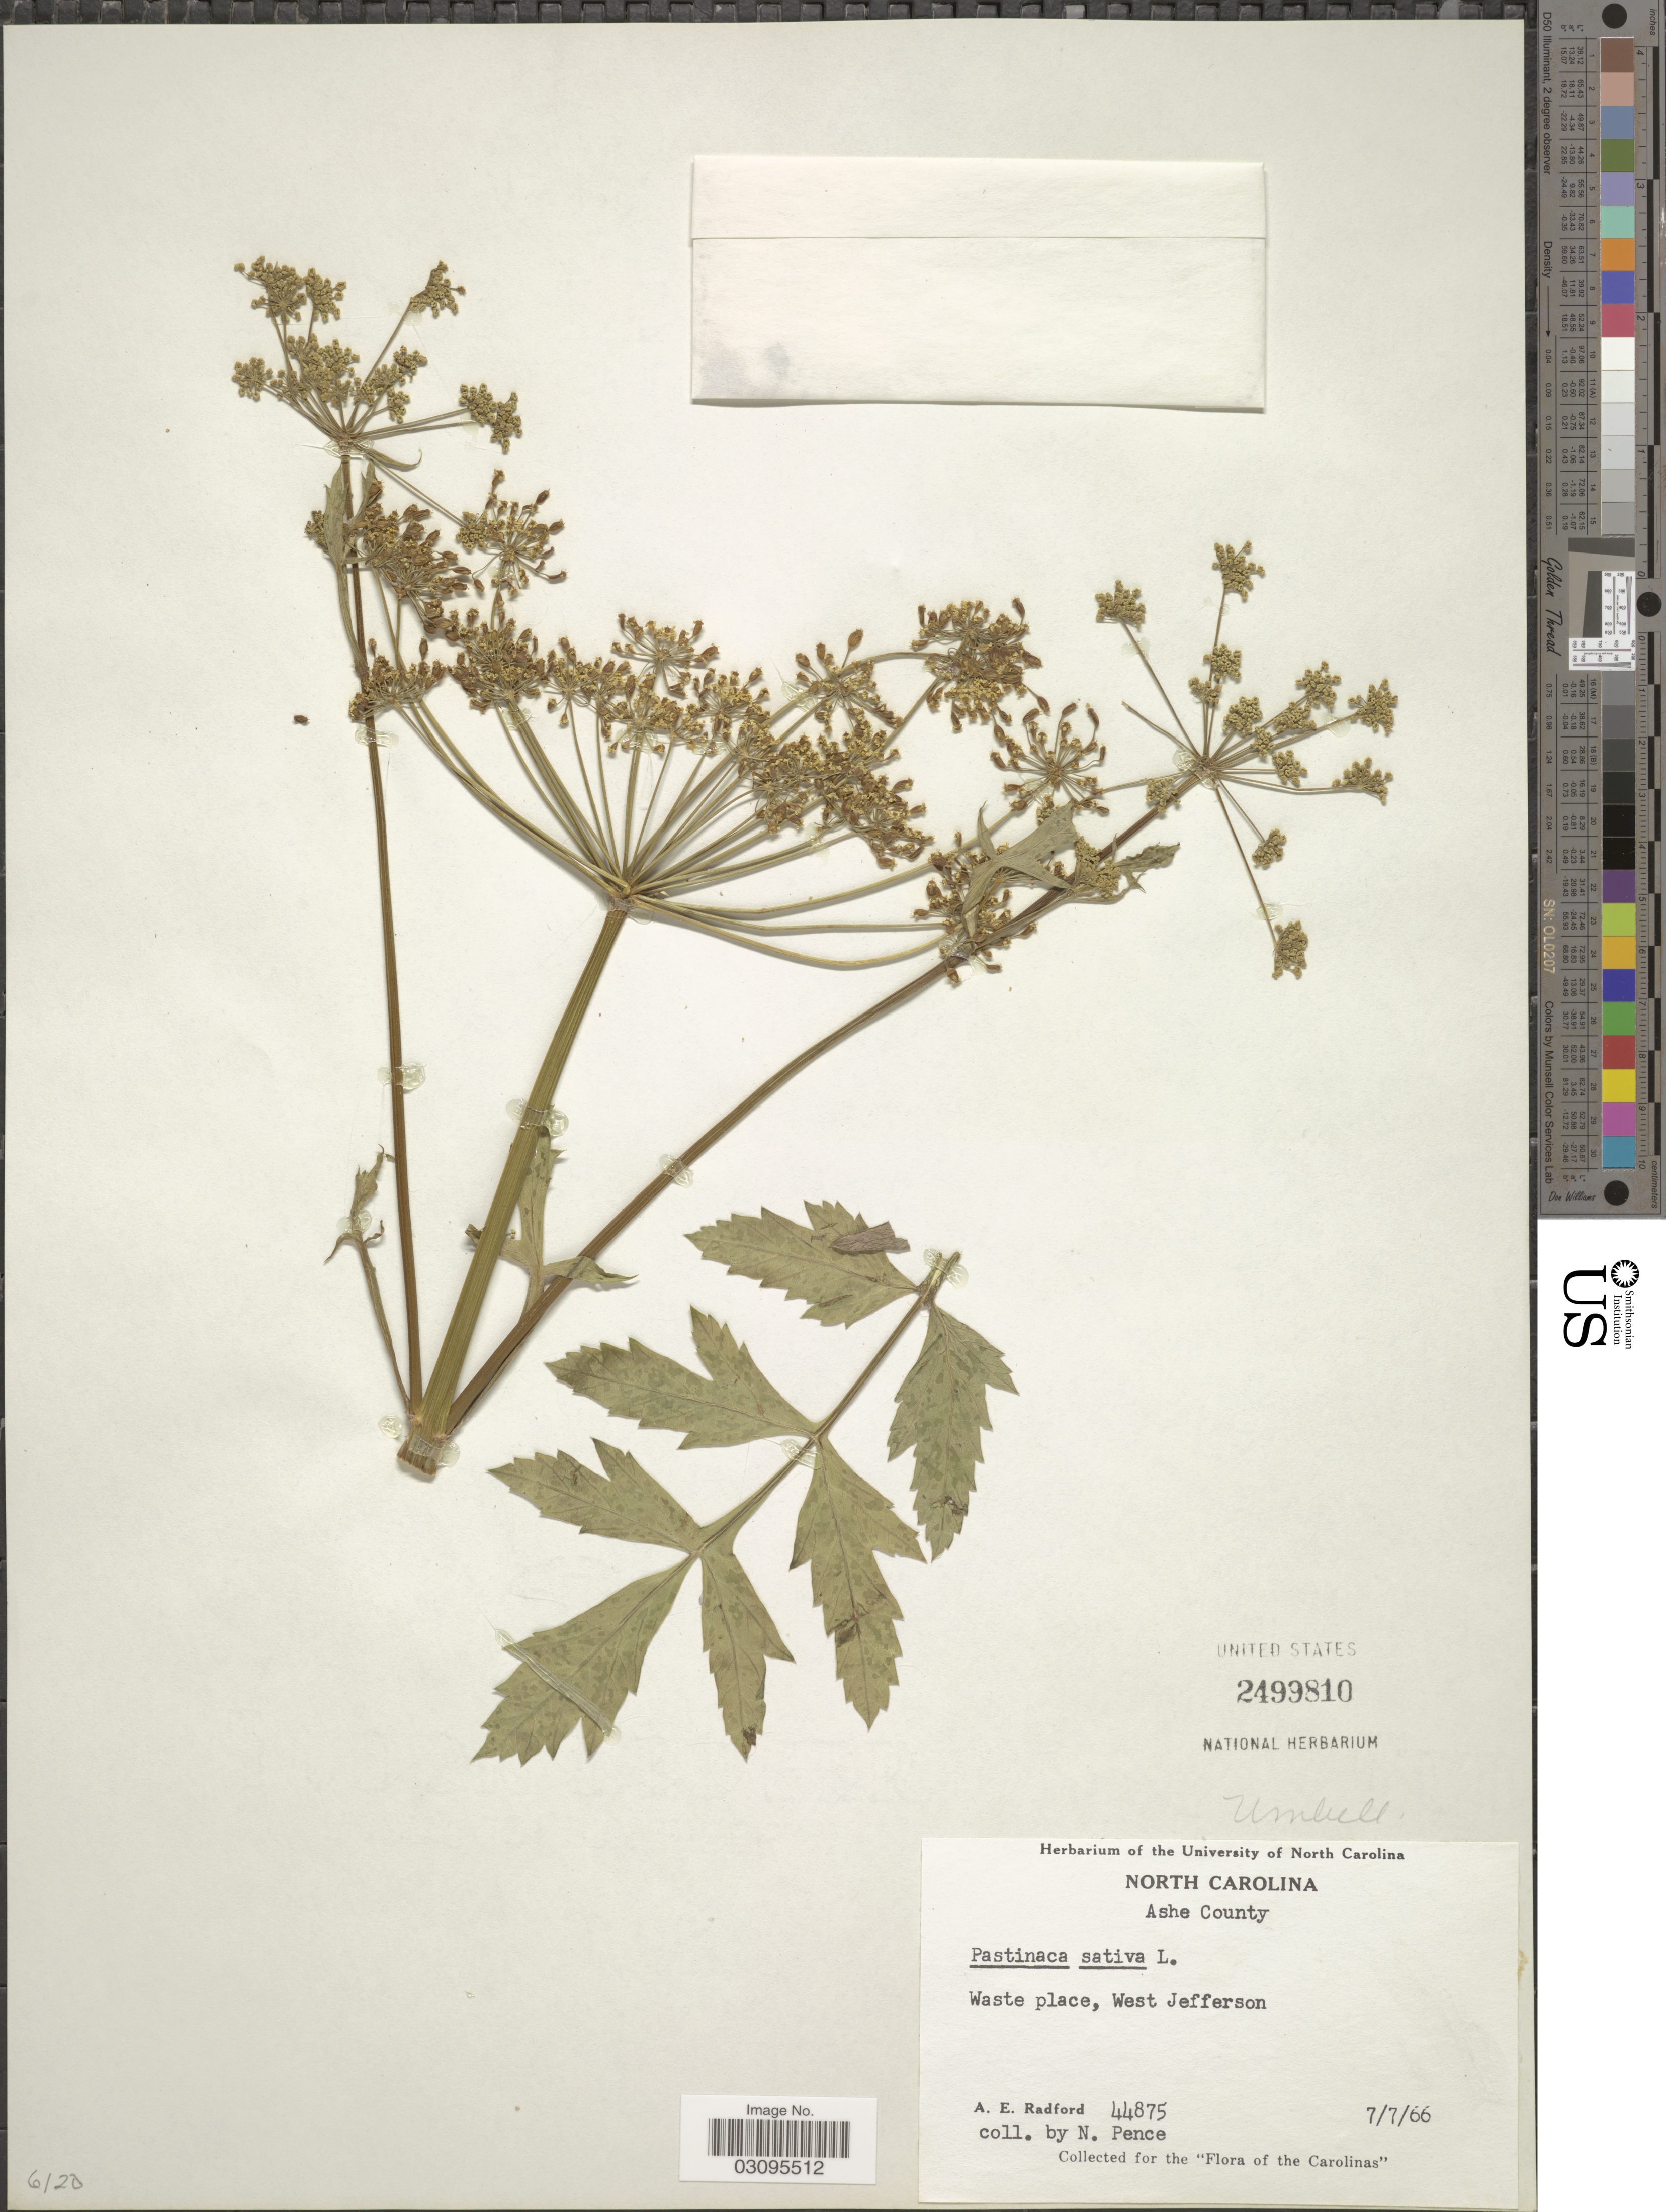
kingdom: Plantae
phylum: Tracheophyta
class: Magnoliopsida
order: Apiales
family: Apiaceae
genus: Pastinaca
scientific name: Pastinaca sativa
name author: L.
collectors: N. Pence & A. E. Radford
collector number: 44875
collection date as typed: Transcribed d/m/y: 7/7/66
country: United States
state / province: North Carolina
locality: Waste place, Ashe County, West Jefferson.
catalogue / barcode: US 2499810